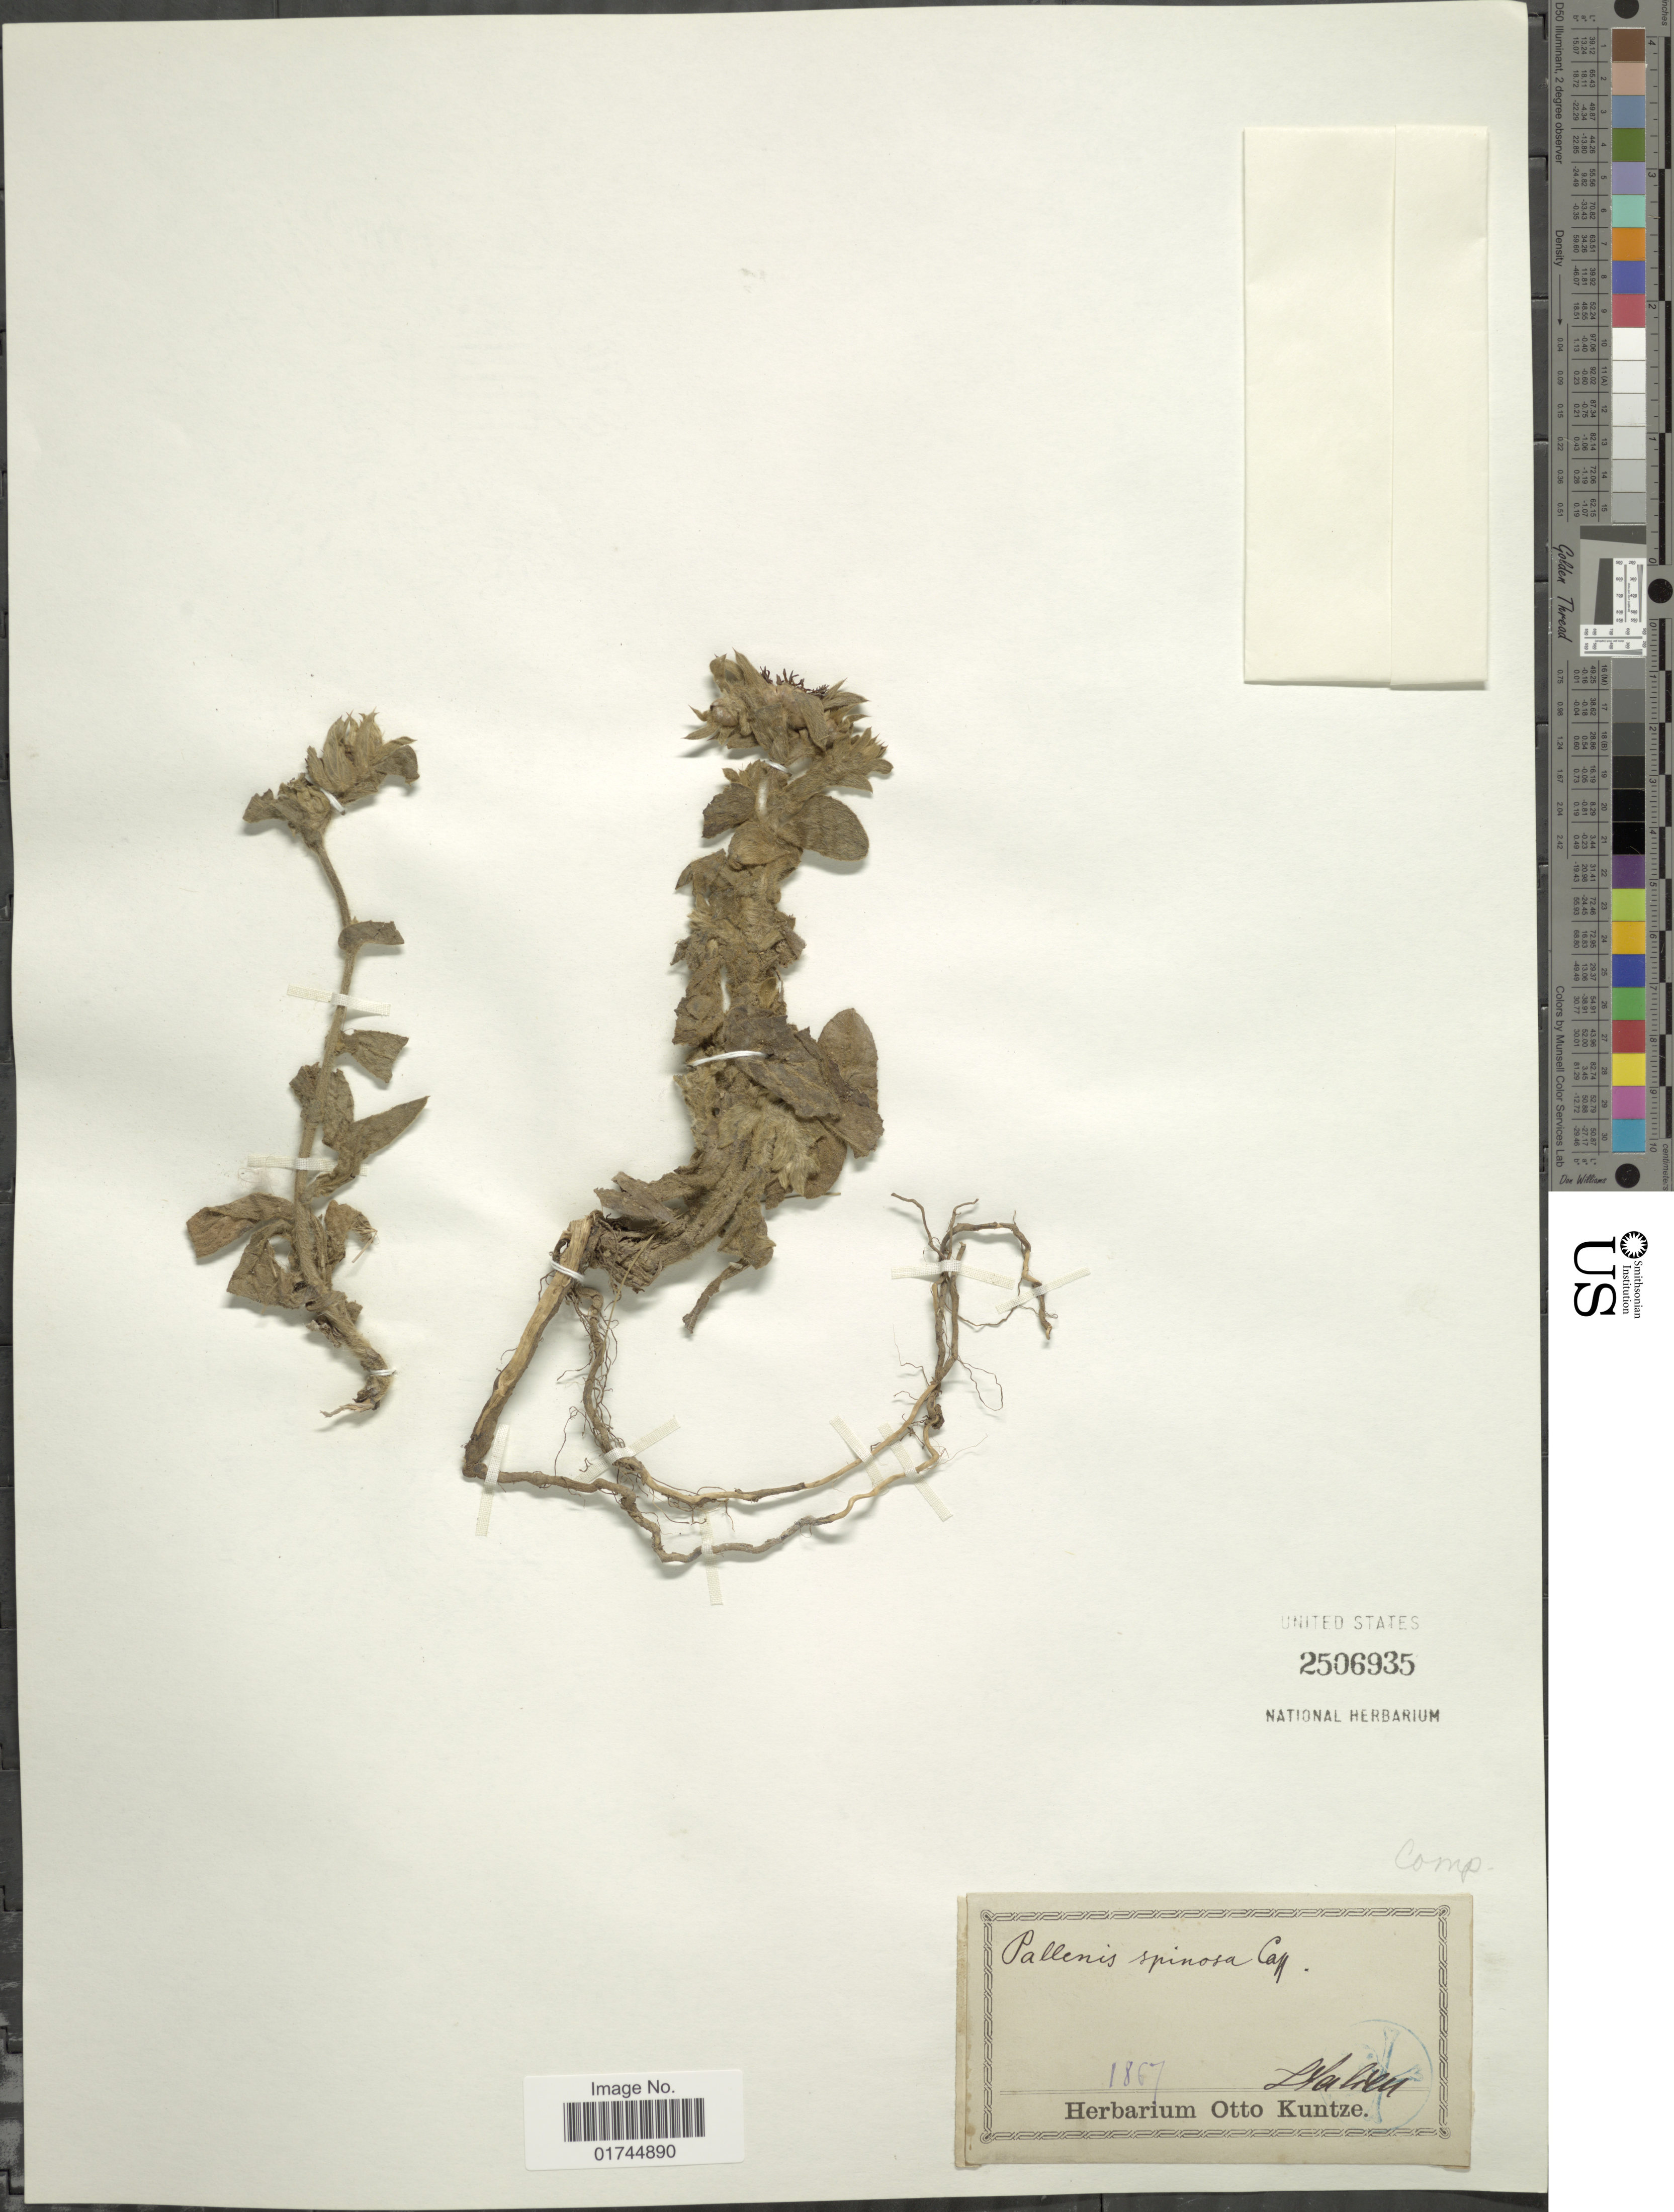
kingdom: Plantae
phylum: Tracheophyta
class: Magnoliopsida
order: Asterales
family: Asteraceae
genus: Pallenis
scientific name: Pallenis spinosa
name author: (L.) Cass.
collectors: C.E.O. Kuntze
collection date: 1867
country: Italy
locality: Italien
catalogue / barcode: US 2506935